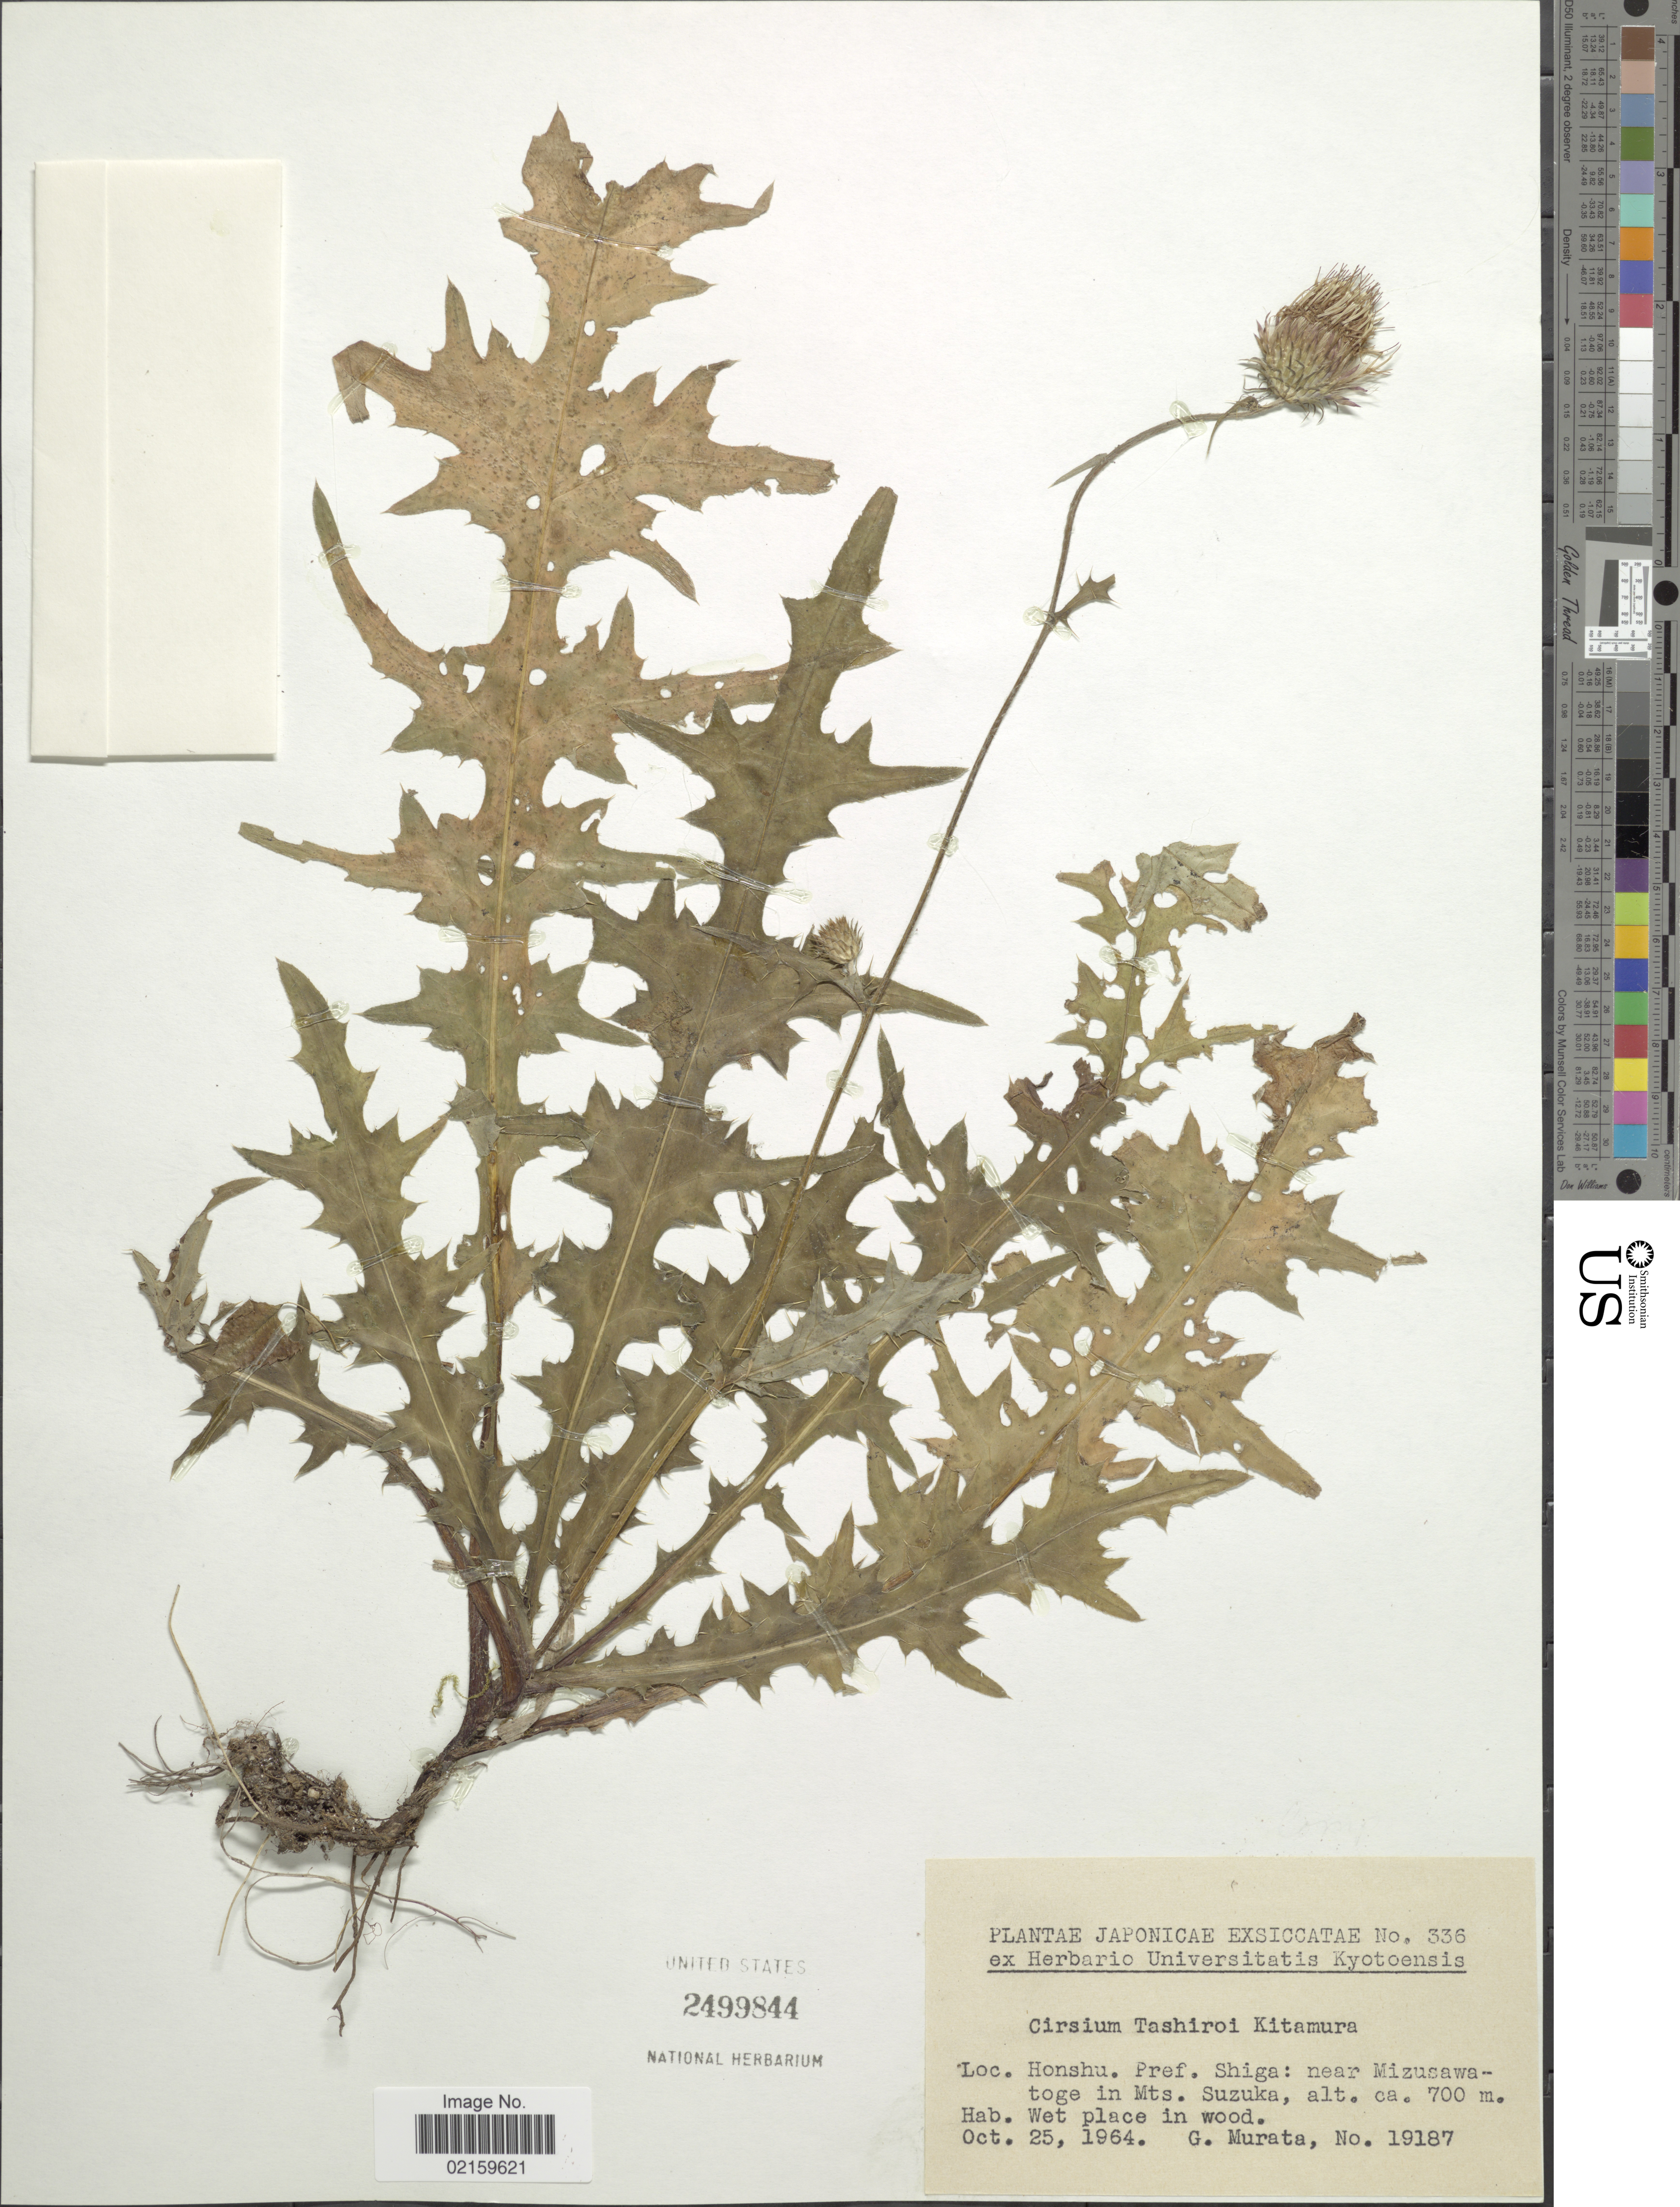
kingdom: Plantae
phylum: Tracheophyta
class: Magnoliopsida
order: Asterales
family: Asteraceae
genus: Cirsium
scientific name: Cirsium tashiroi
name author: Kitam.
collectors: G. Murata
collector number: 19187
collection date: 1964-10-25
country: Japan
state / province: Siga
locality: Honshu. Pref. Shiga: near Mizusawatoge in Mts. Suzuka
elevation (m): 700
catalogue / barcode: US 2499844